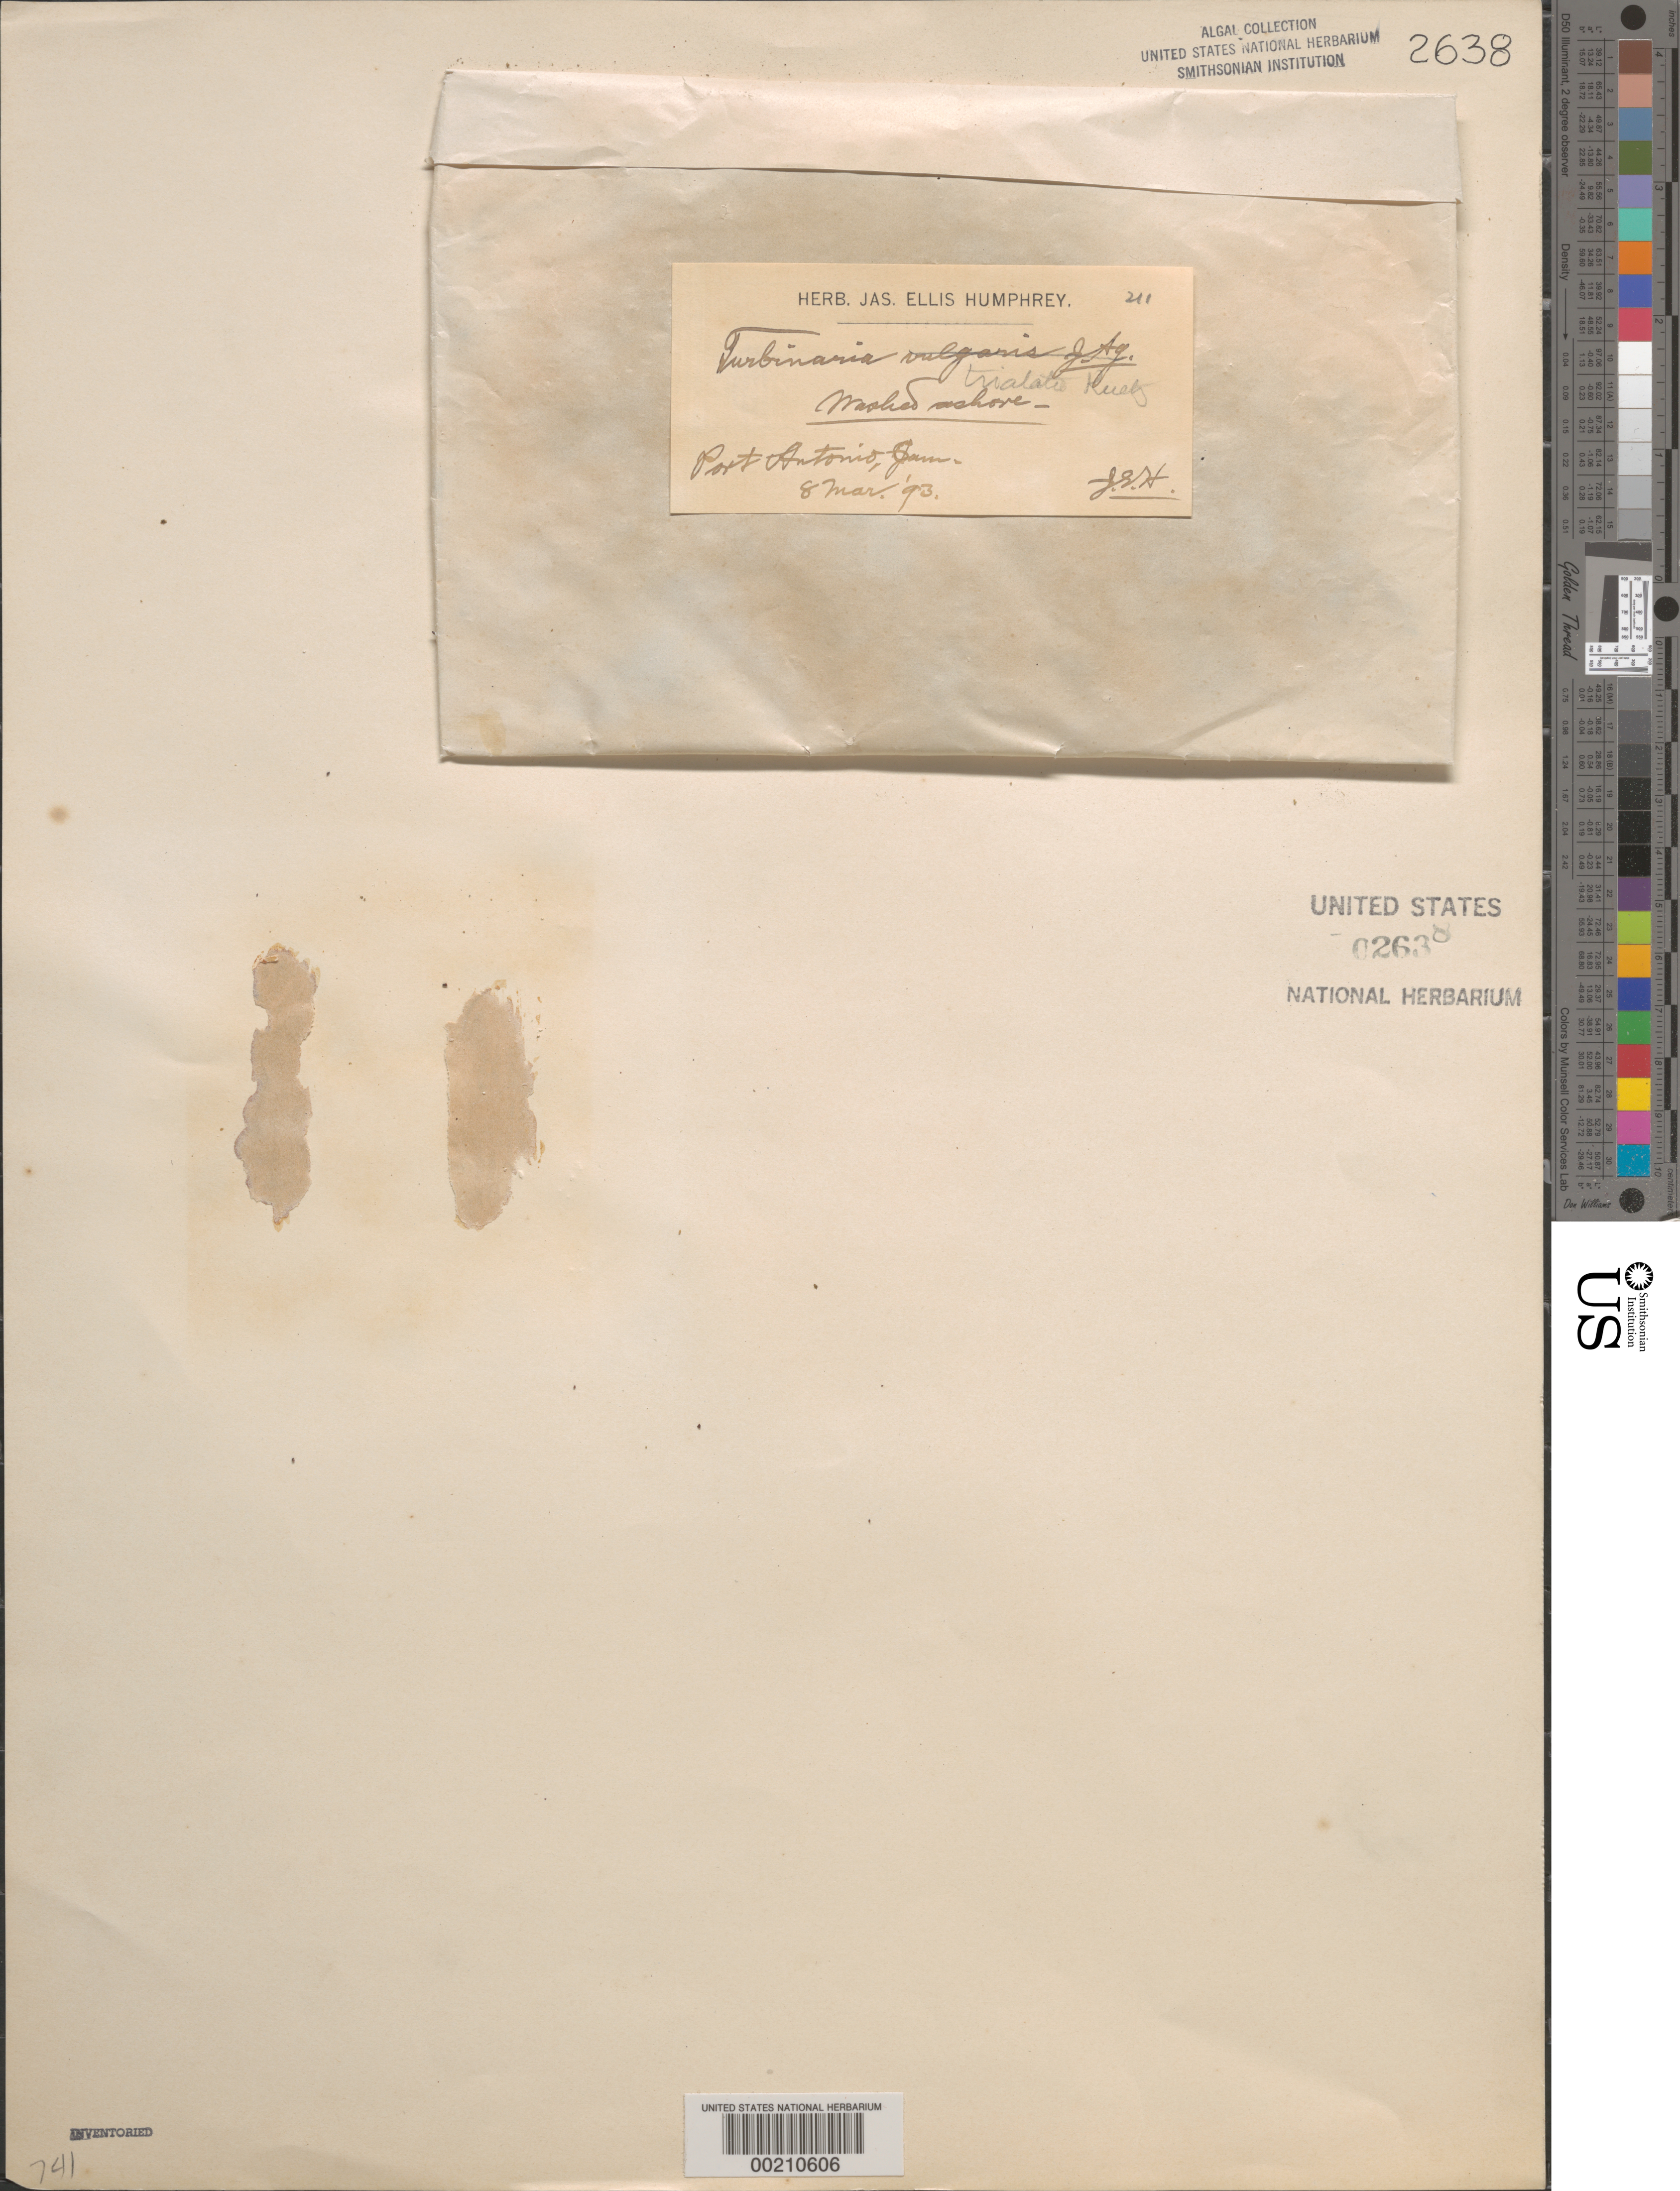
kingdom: Chromista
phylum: Ochrophyta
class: Phaeophyceae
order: Fucales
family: Sargassaceae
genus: Turbinaria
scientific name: Turbinaria trialata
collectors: J. Humphrey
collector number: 211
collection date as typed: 08 Mar 1893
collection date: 1893-03-08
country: Jamaica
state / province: Portland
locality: Port antonio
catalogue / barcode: US 2638